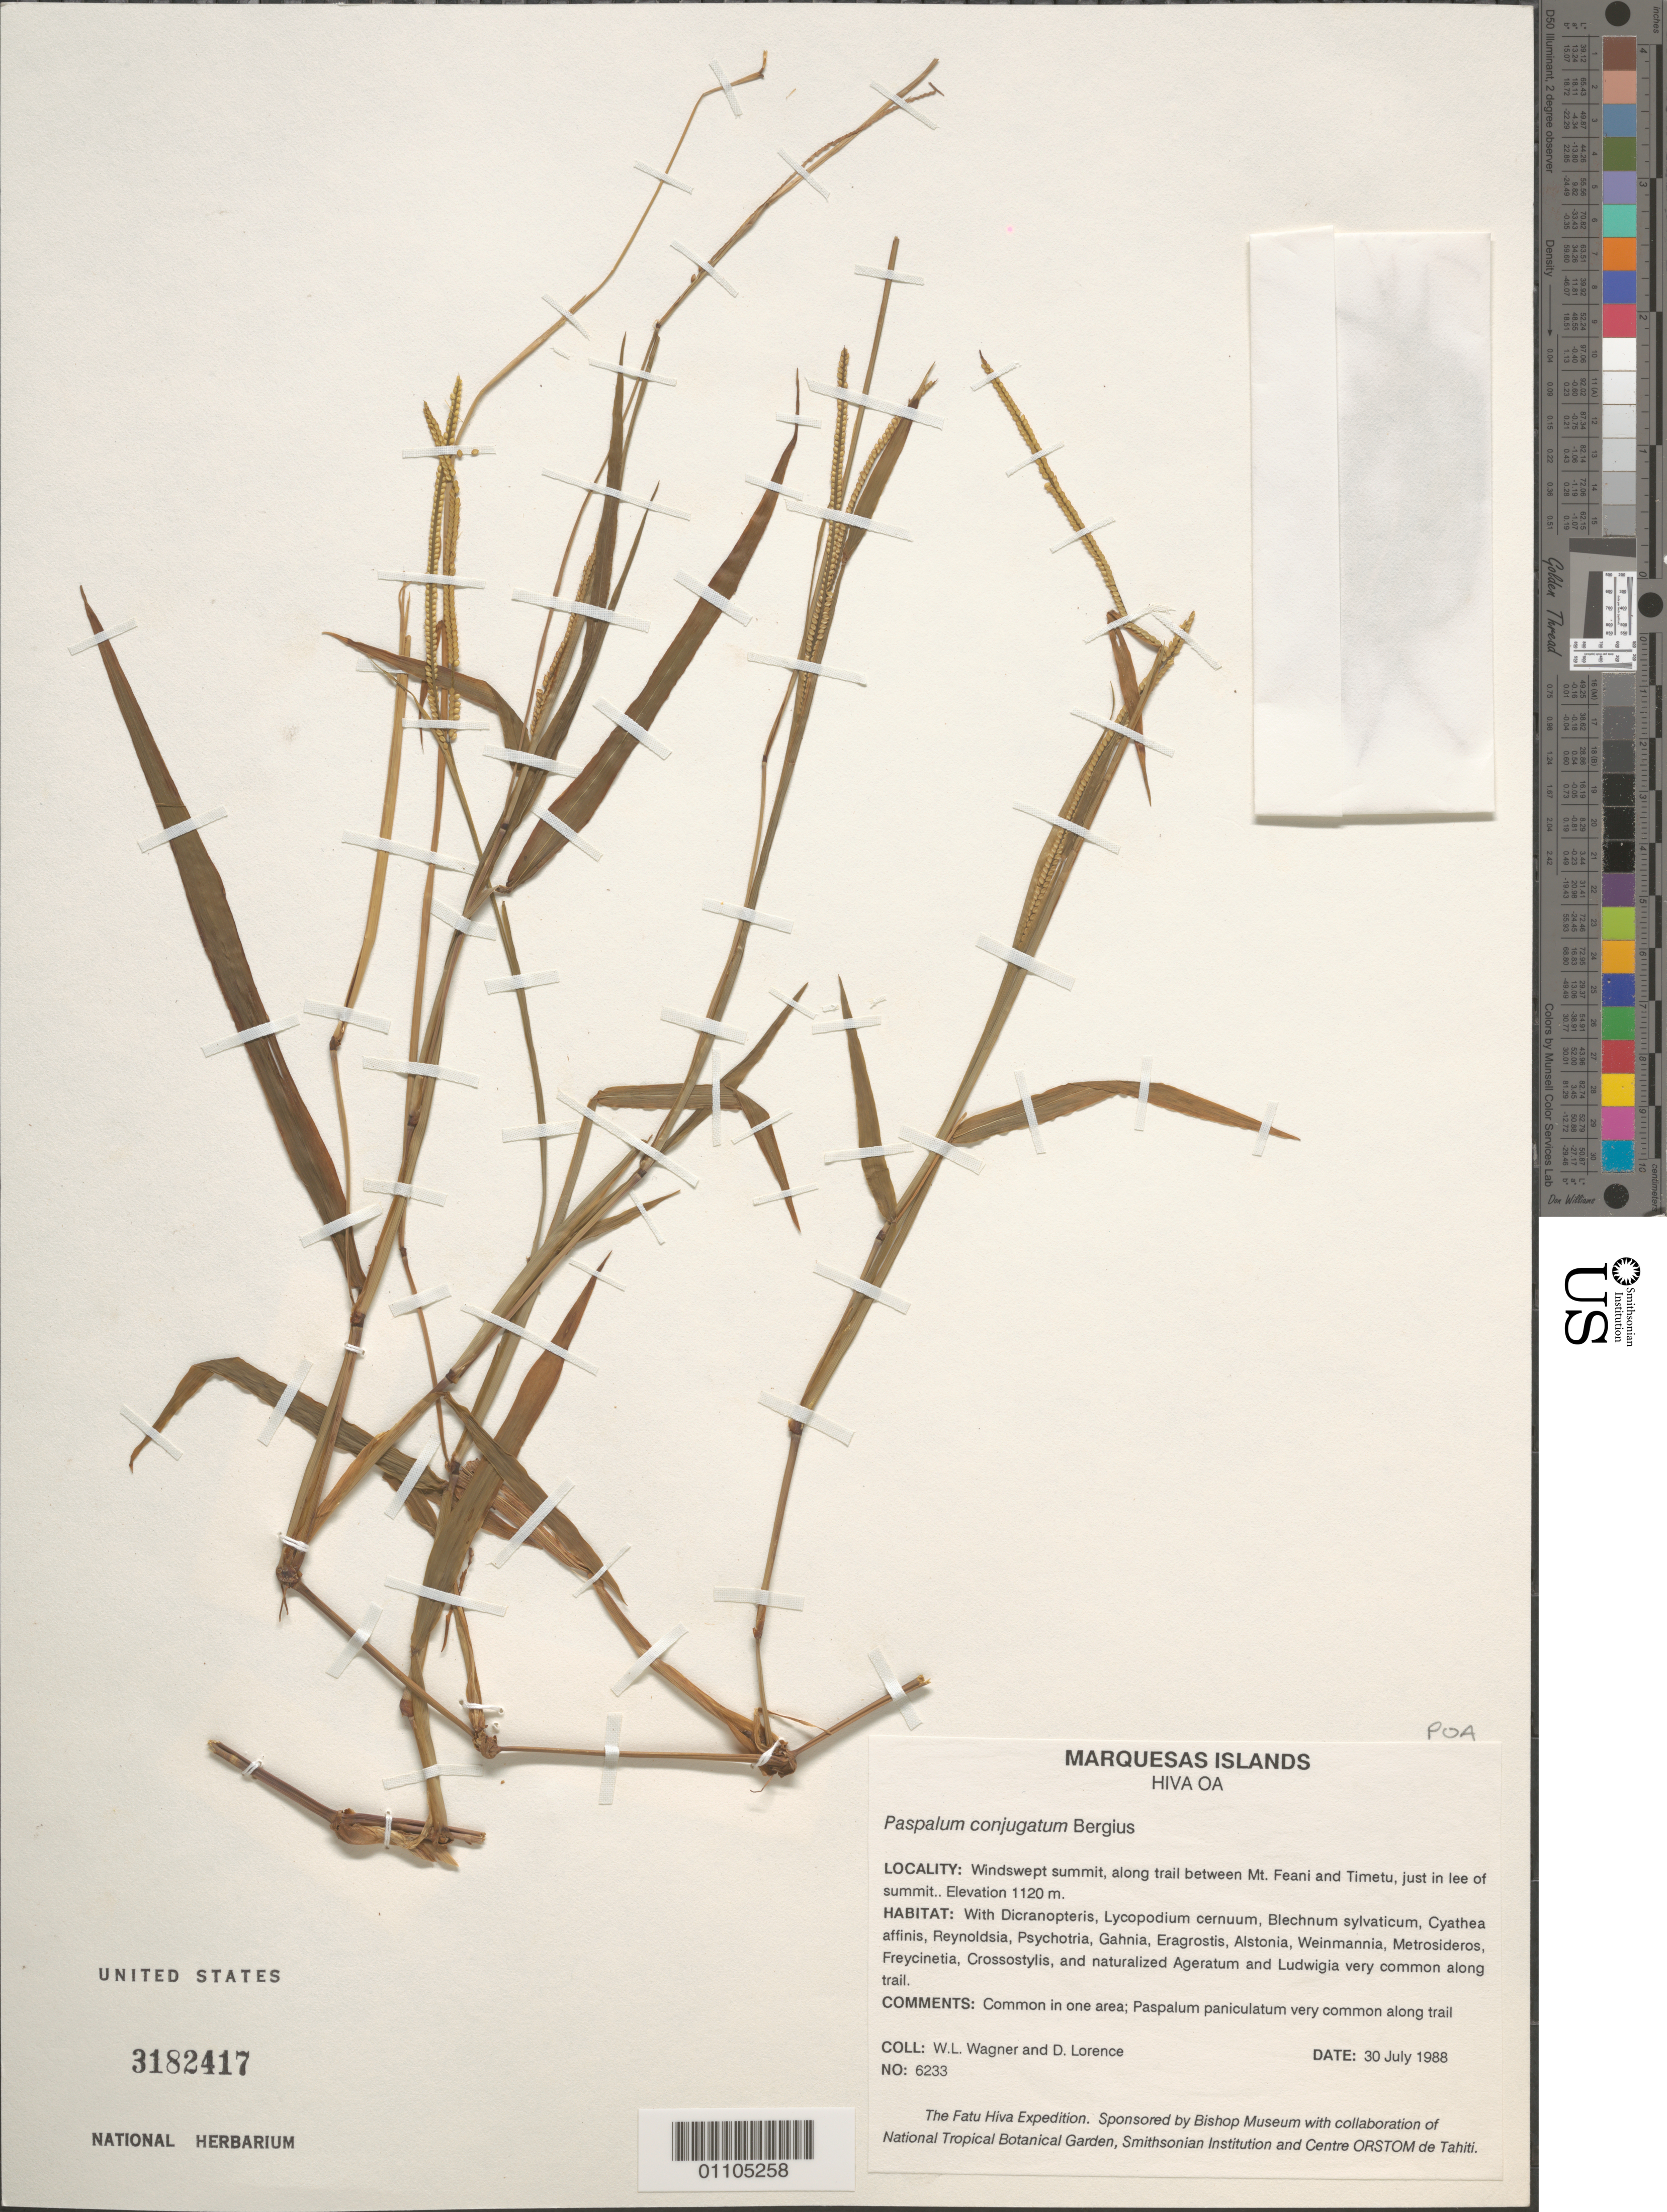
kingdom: Plantae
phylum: Tracheophyta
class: Liliopsida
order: Poales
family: Poaceae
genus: Paspalum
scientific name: Paspalum conjugatum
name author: P.J. Bergius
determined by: Florence, J.; Wagner, W. L.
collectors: W. L. Wagner & D. Lorence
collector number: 6233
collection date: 1988-07-30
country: French Polynesia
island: Hiva Oa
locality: windswept summit, along trail between Mt. Feani and Timetiu, just in lee of summit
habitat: With Dicranopteris, Lycopodium cernuum, Blechnum sylvaticum, Cyathea affinis, Reynoldsia, Psychotria, Gahnia, Eragrostis, Alstonia, Weinmannia, Metrosideros, Freycinetia, and Crossostylis, and natural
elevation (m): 1120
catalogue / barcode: US 3182417